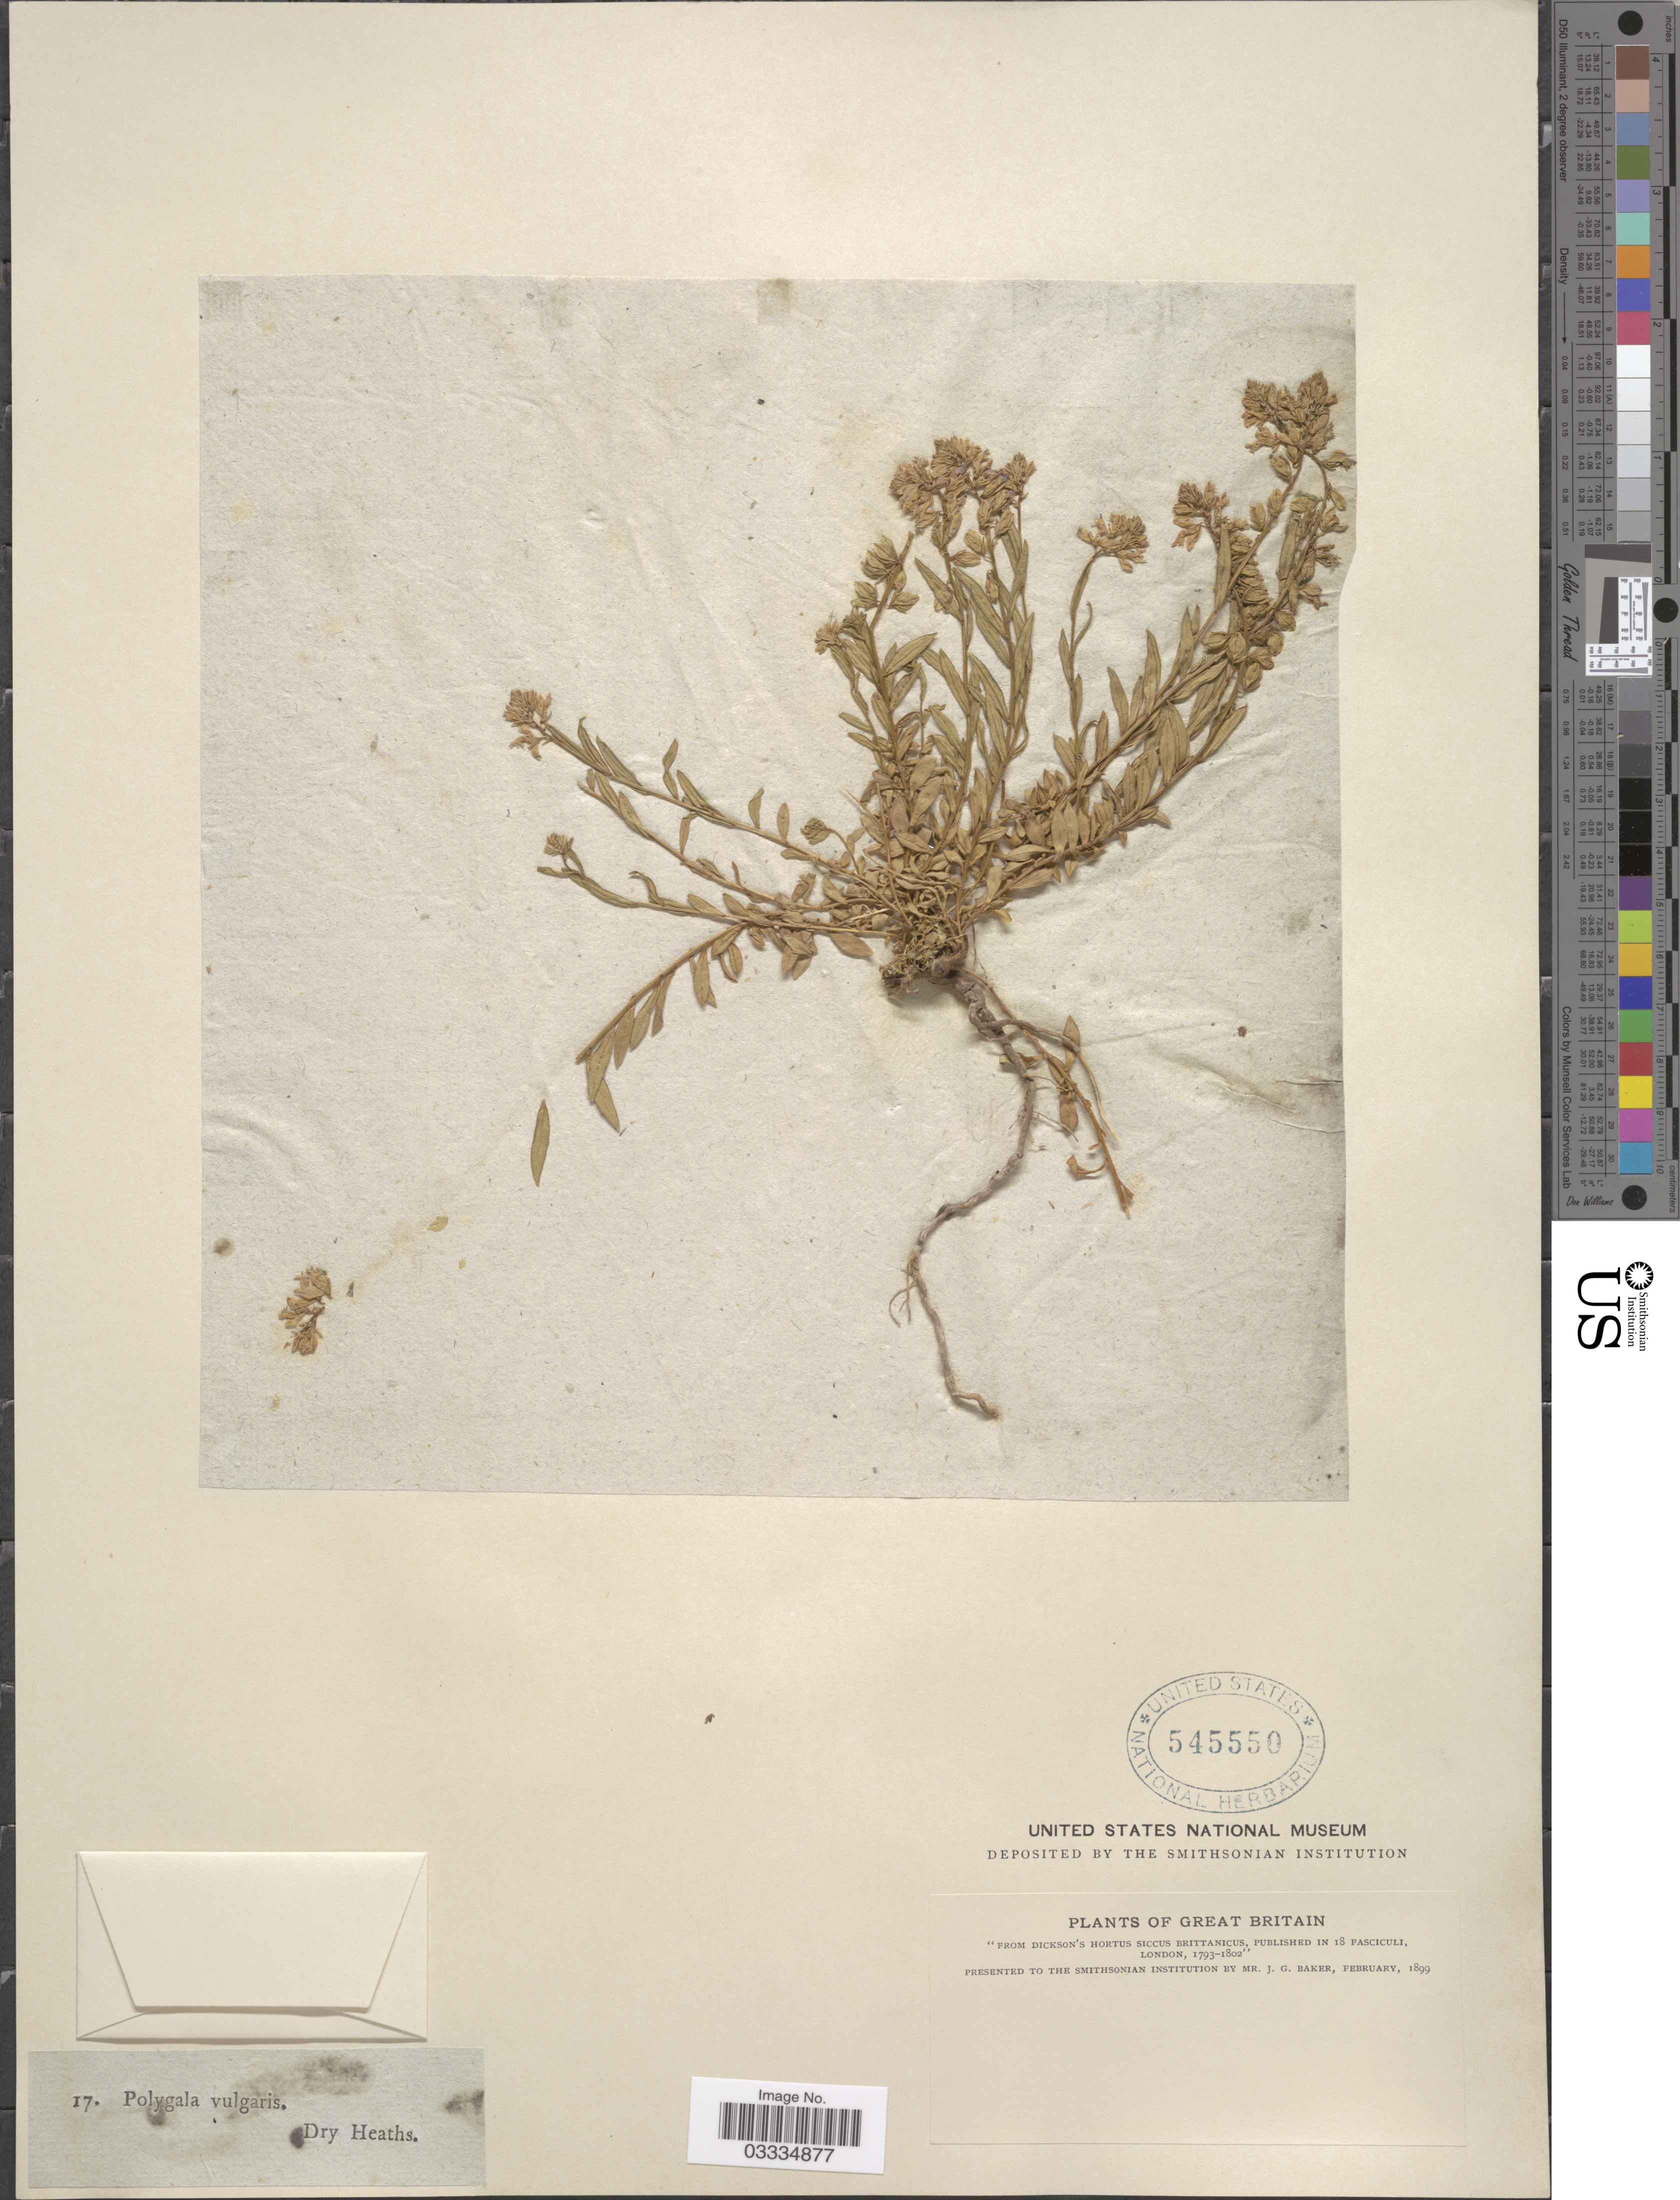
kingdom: Plantae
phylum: Tracheophyta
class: Magnoliopsida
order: Fabales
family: Polygalaceae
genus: Polygala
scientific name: Polygala vulgaris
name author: L.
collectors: J. G. Baker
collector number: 17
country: United Kingdom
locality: Great Britain.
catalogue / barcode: US 545550